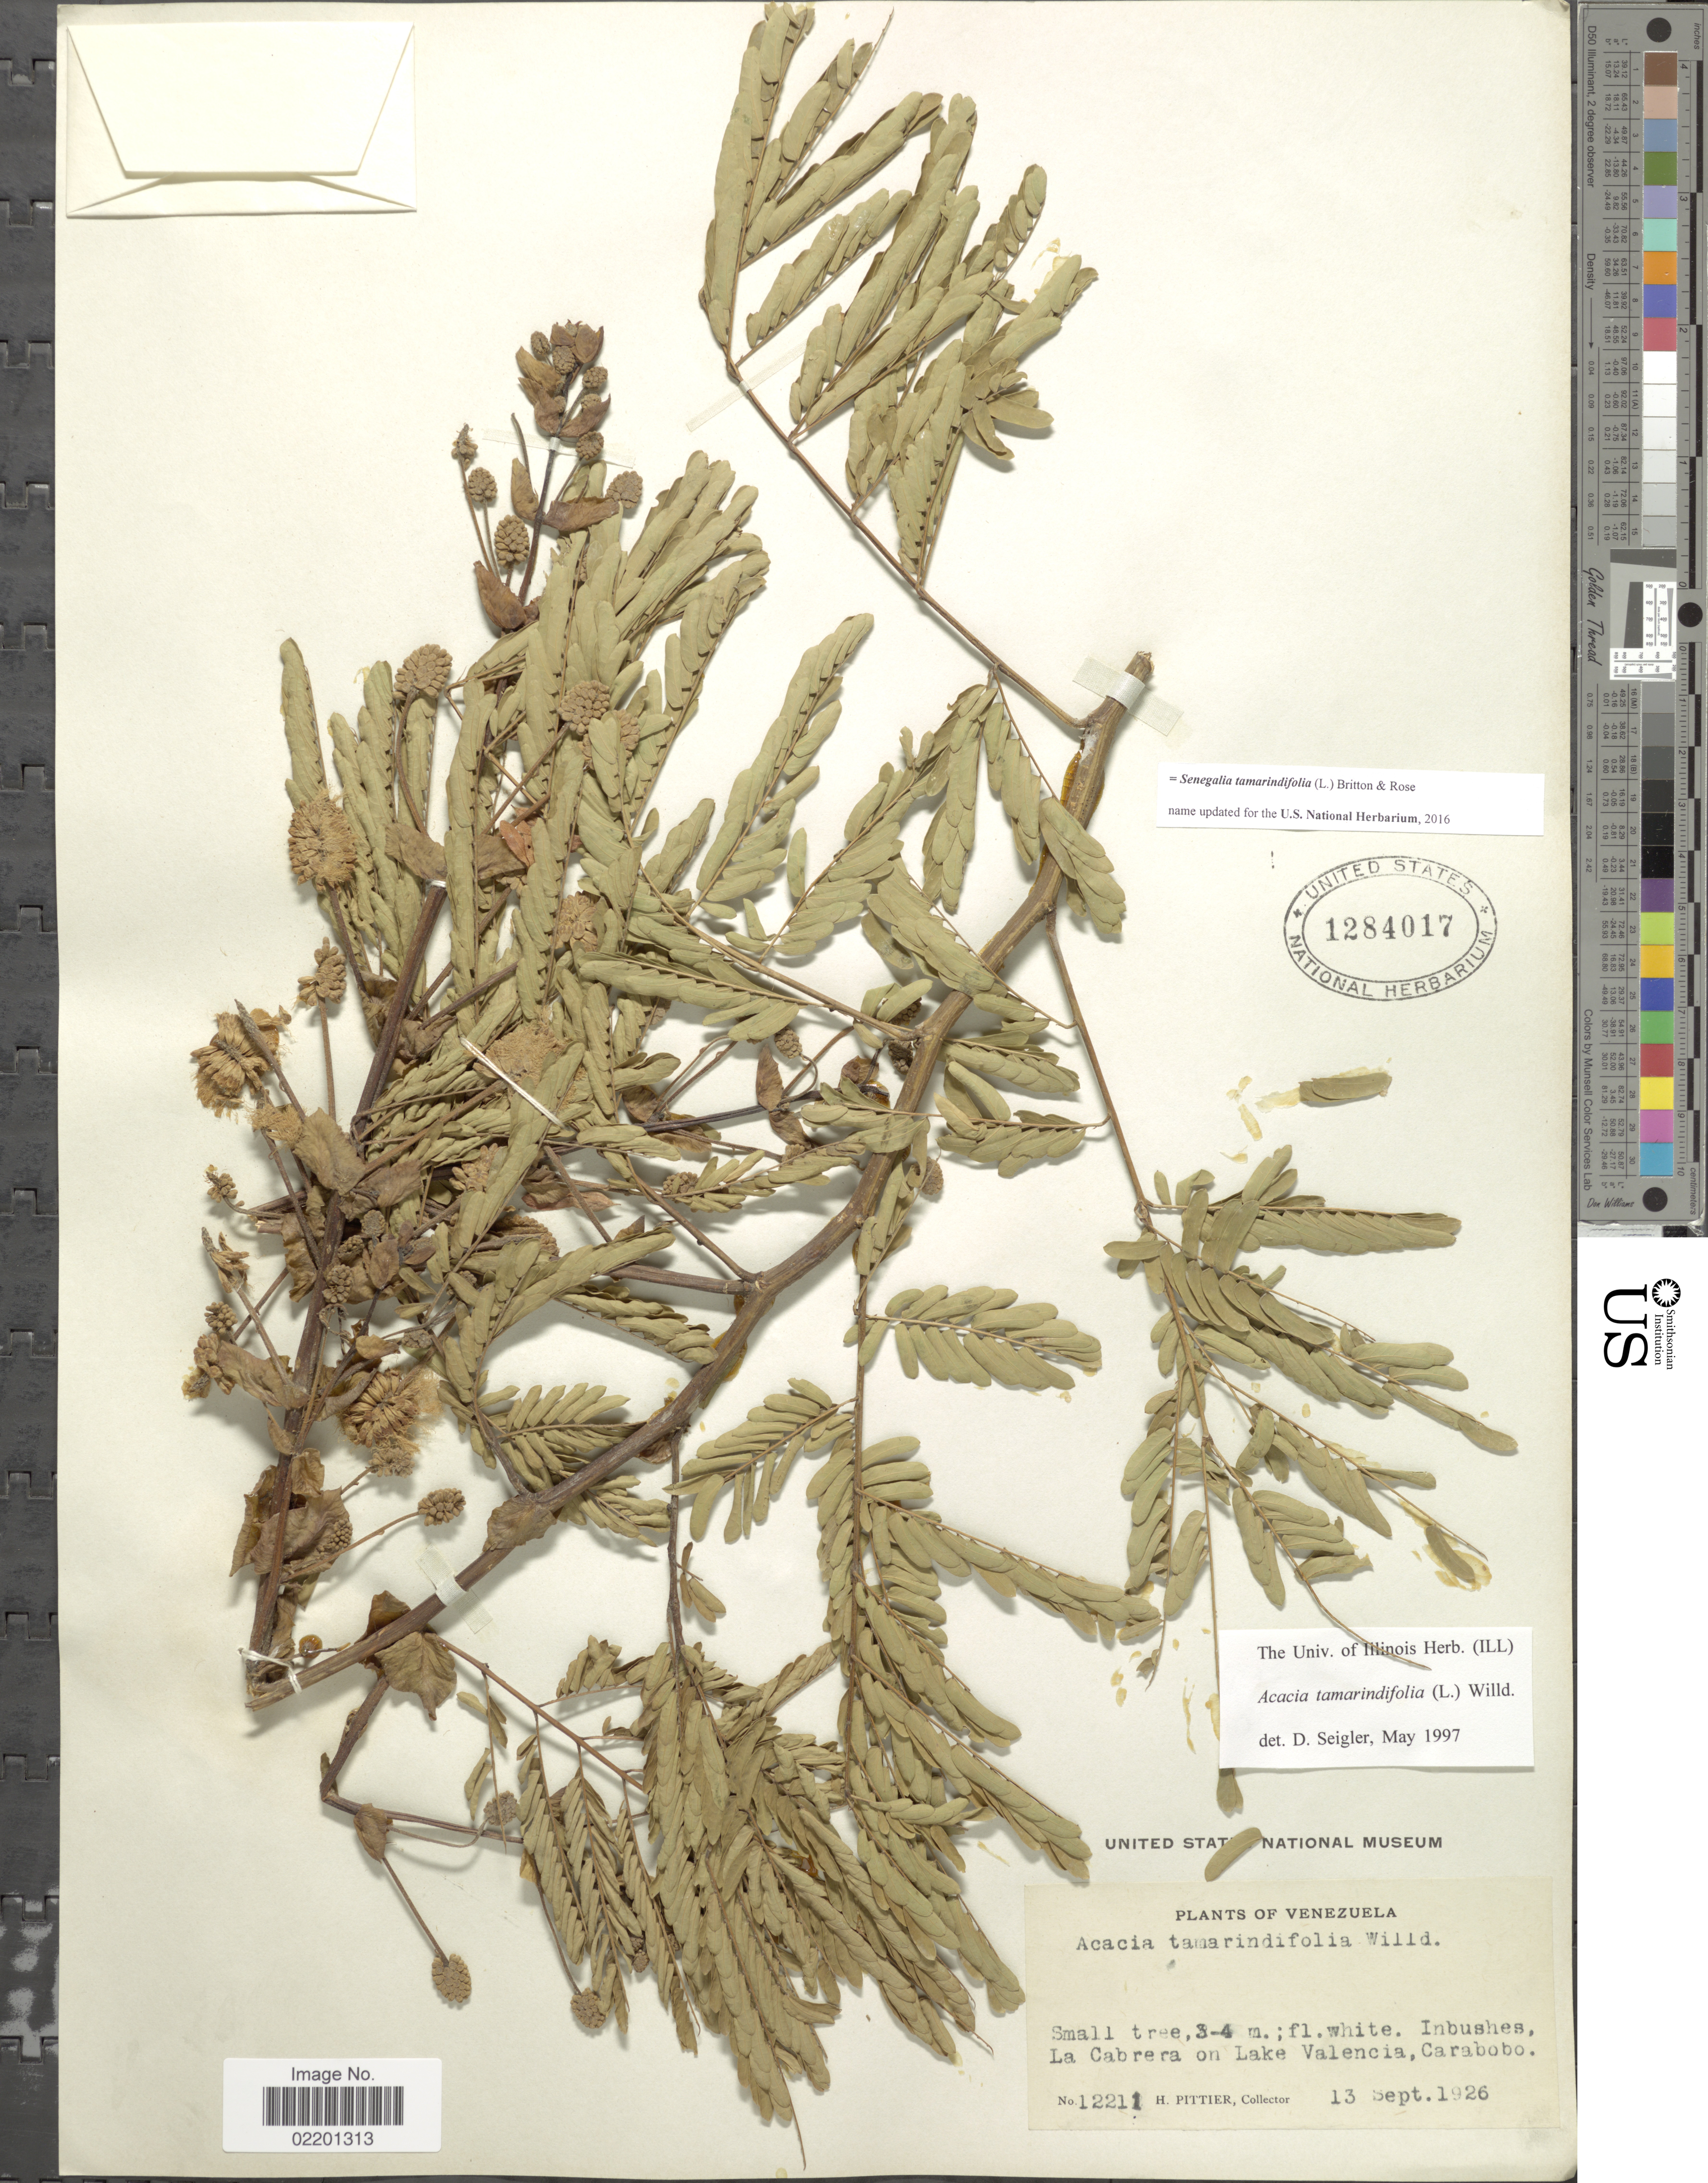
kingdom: Plantae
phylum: Tracheophyta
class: Magnoliopsida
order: Fabales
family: Fabaceae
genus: Senegalia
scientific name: Senegalia tamarindifolia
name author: (L.) Britton & Rose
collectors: H. F. Pittier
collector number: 1221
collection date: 1926-09-13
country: Venezuela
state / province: Carabobo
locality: Inbushes, La Cabrera on Lake Valencia, Carabobo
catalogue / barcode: US 1284017